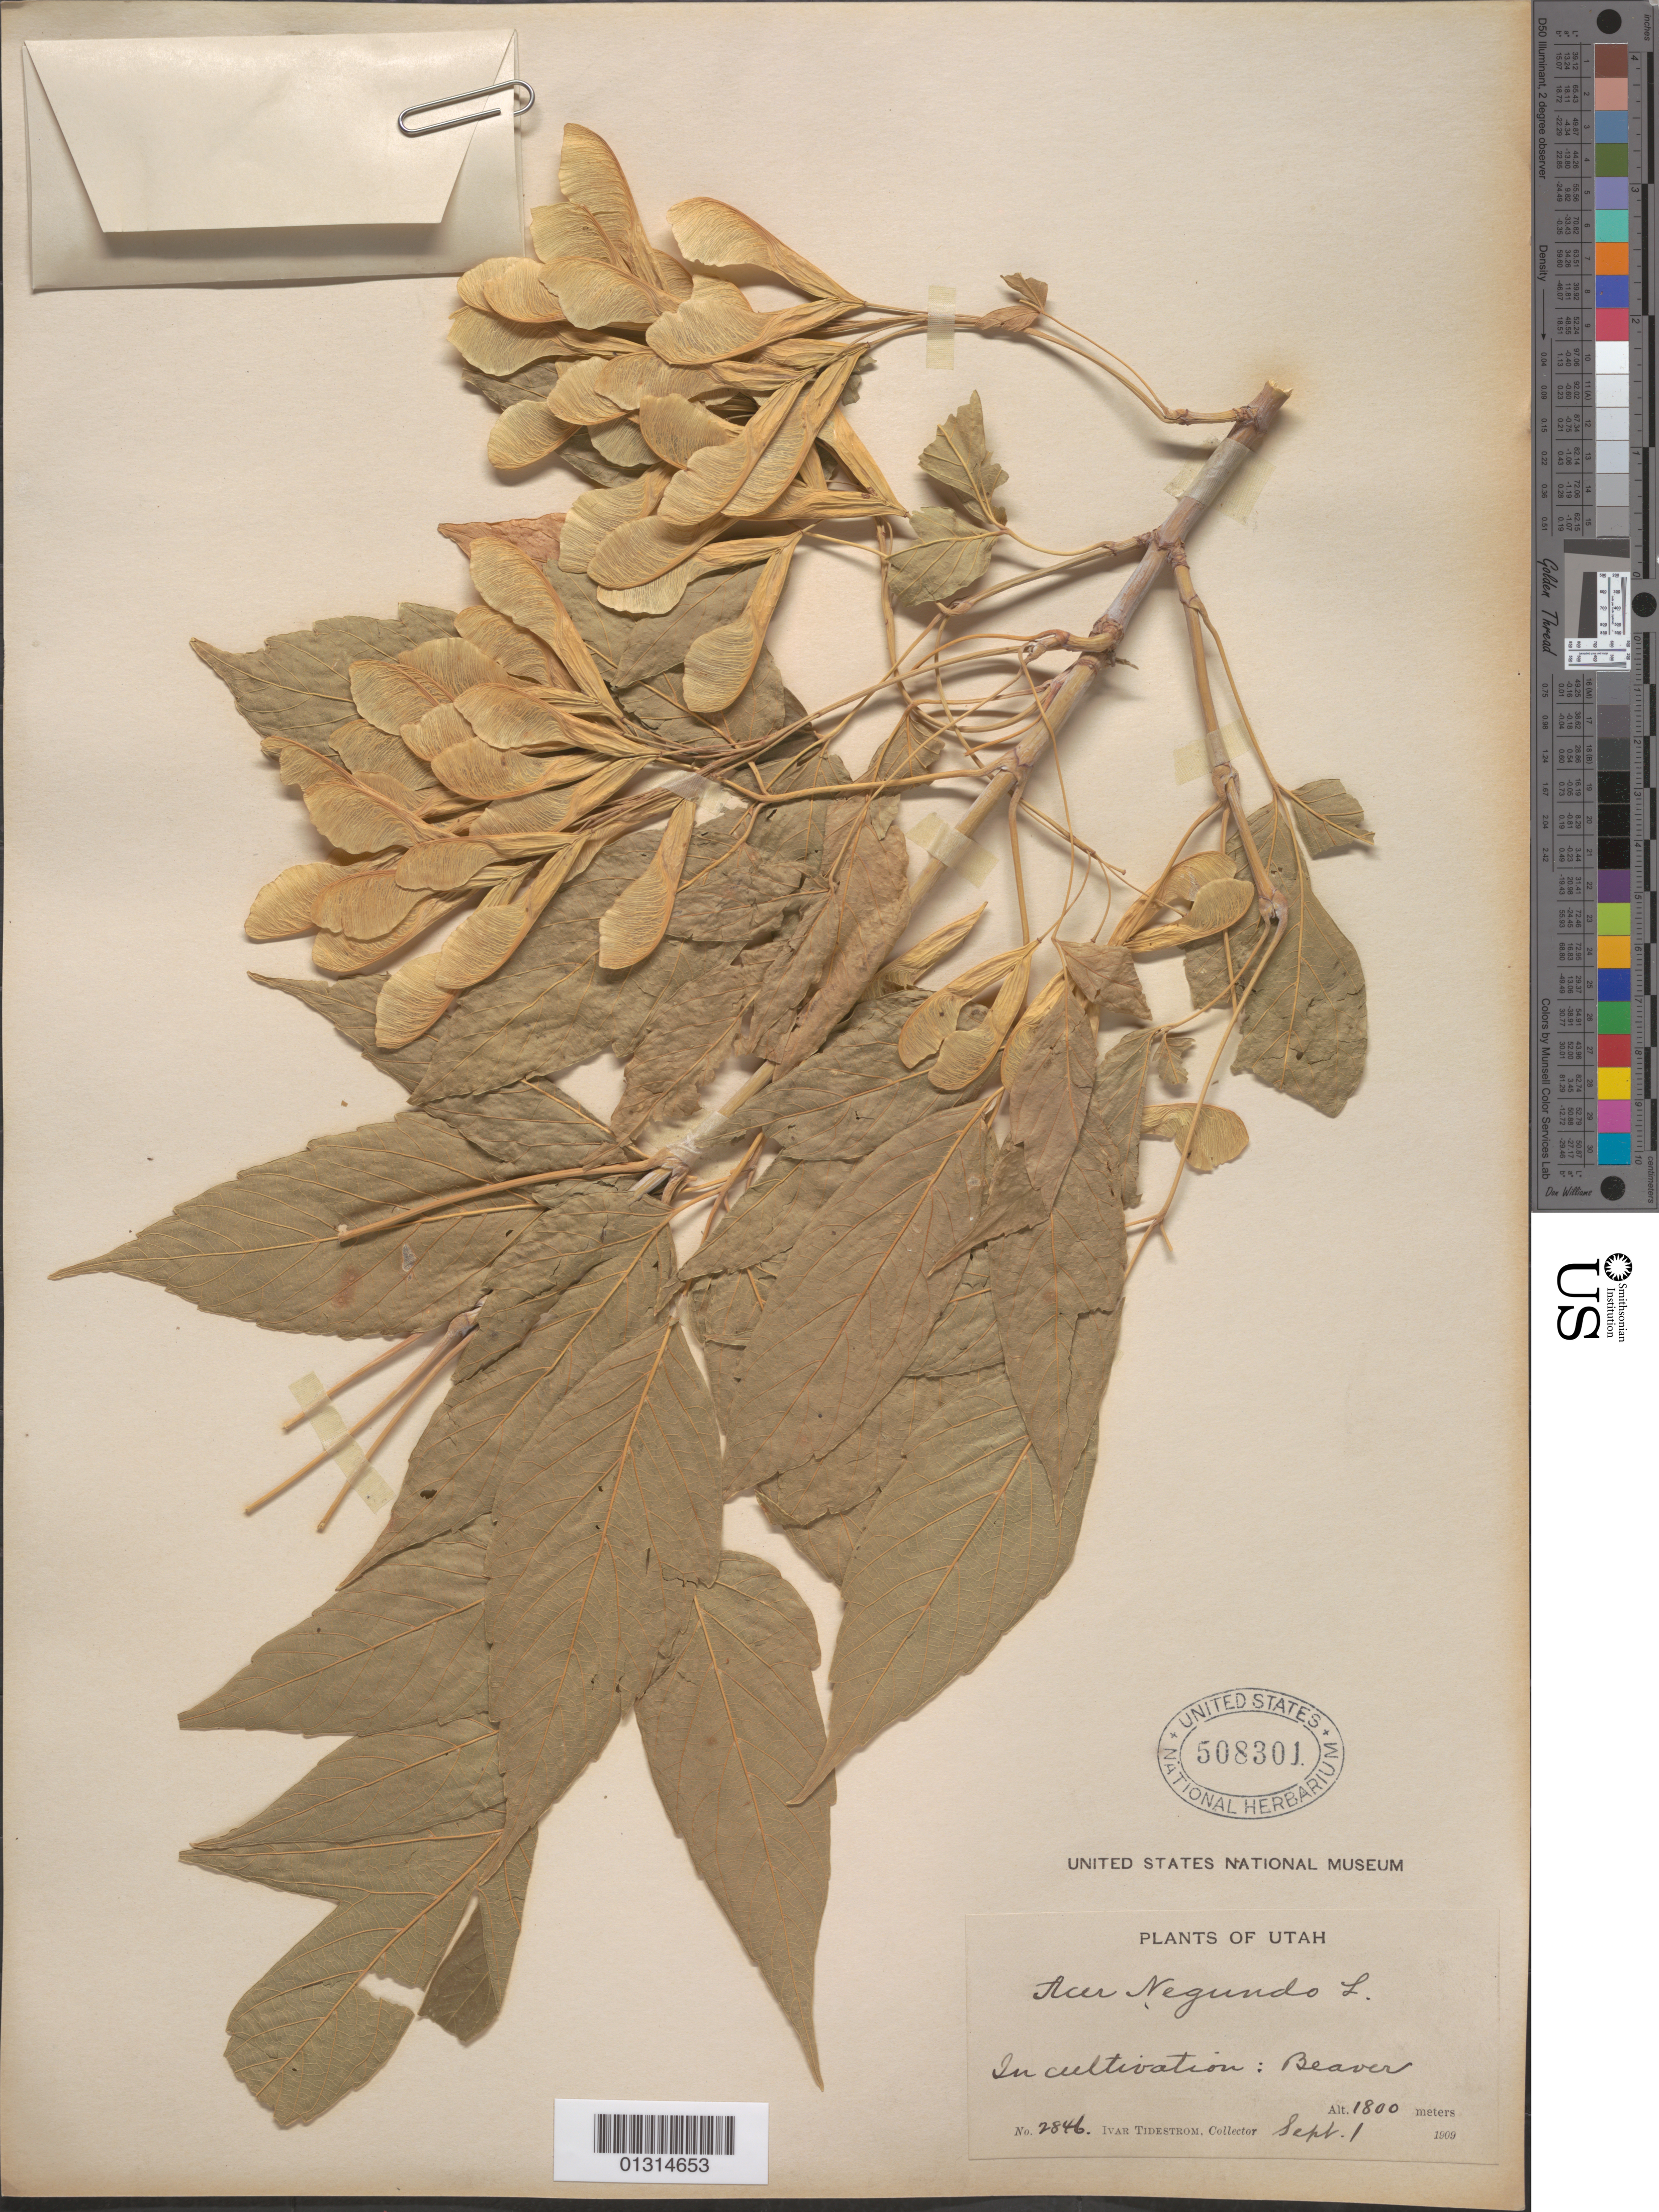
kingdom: Plantae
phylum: Tracheophyta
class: Magnoliopsida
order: Sapindales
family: Sapindaceae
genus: Acer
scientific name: Acer negundo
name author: L.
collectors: I. F. Tidestrom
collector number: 2846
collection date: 1909-09-01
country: United States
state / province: Utah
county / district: Beaver County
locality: Beaver.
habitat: In cultivation.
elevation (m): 1800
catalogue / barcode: US 508301